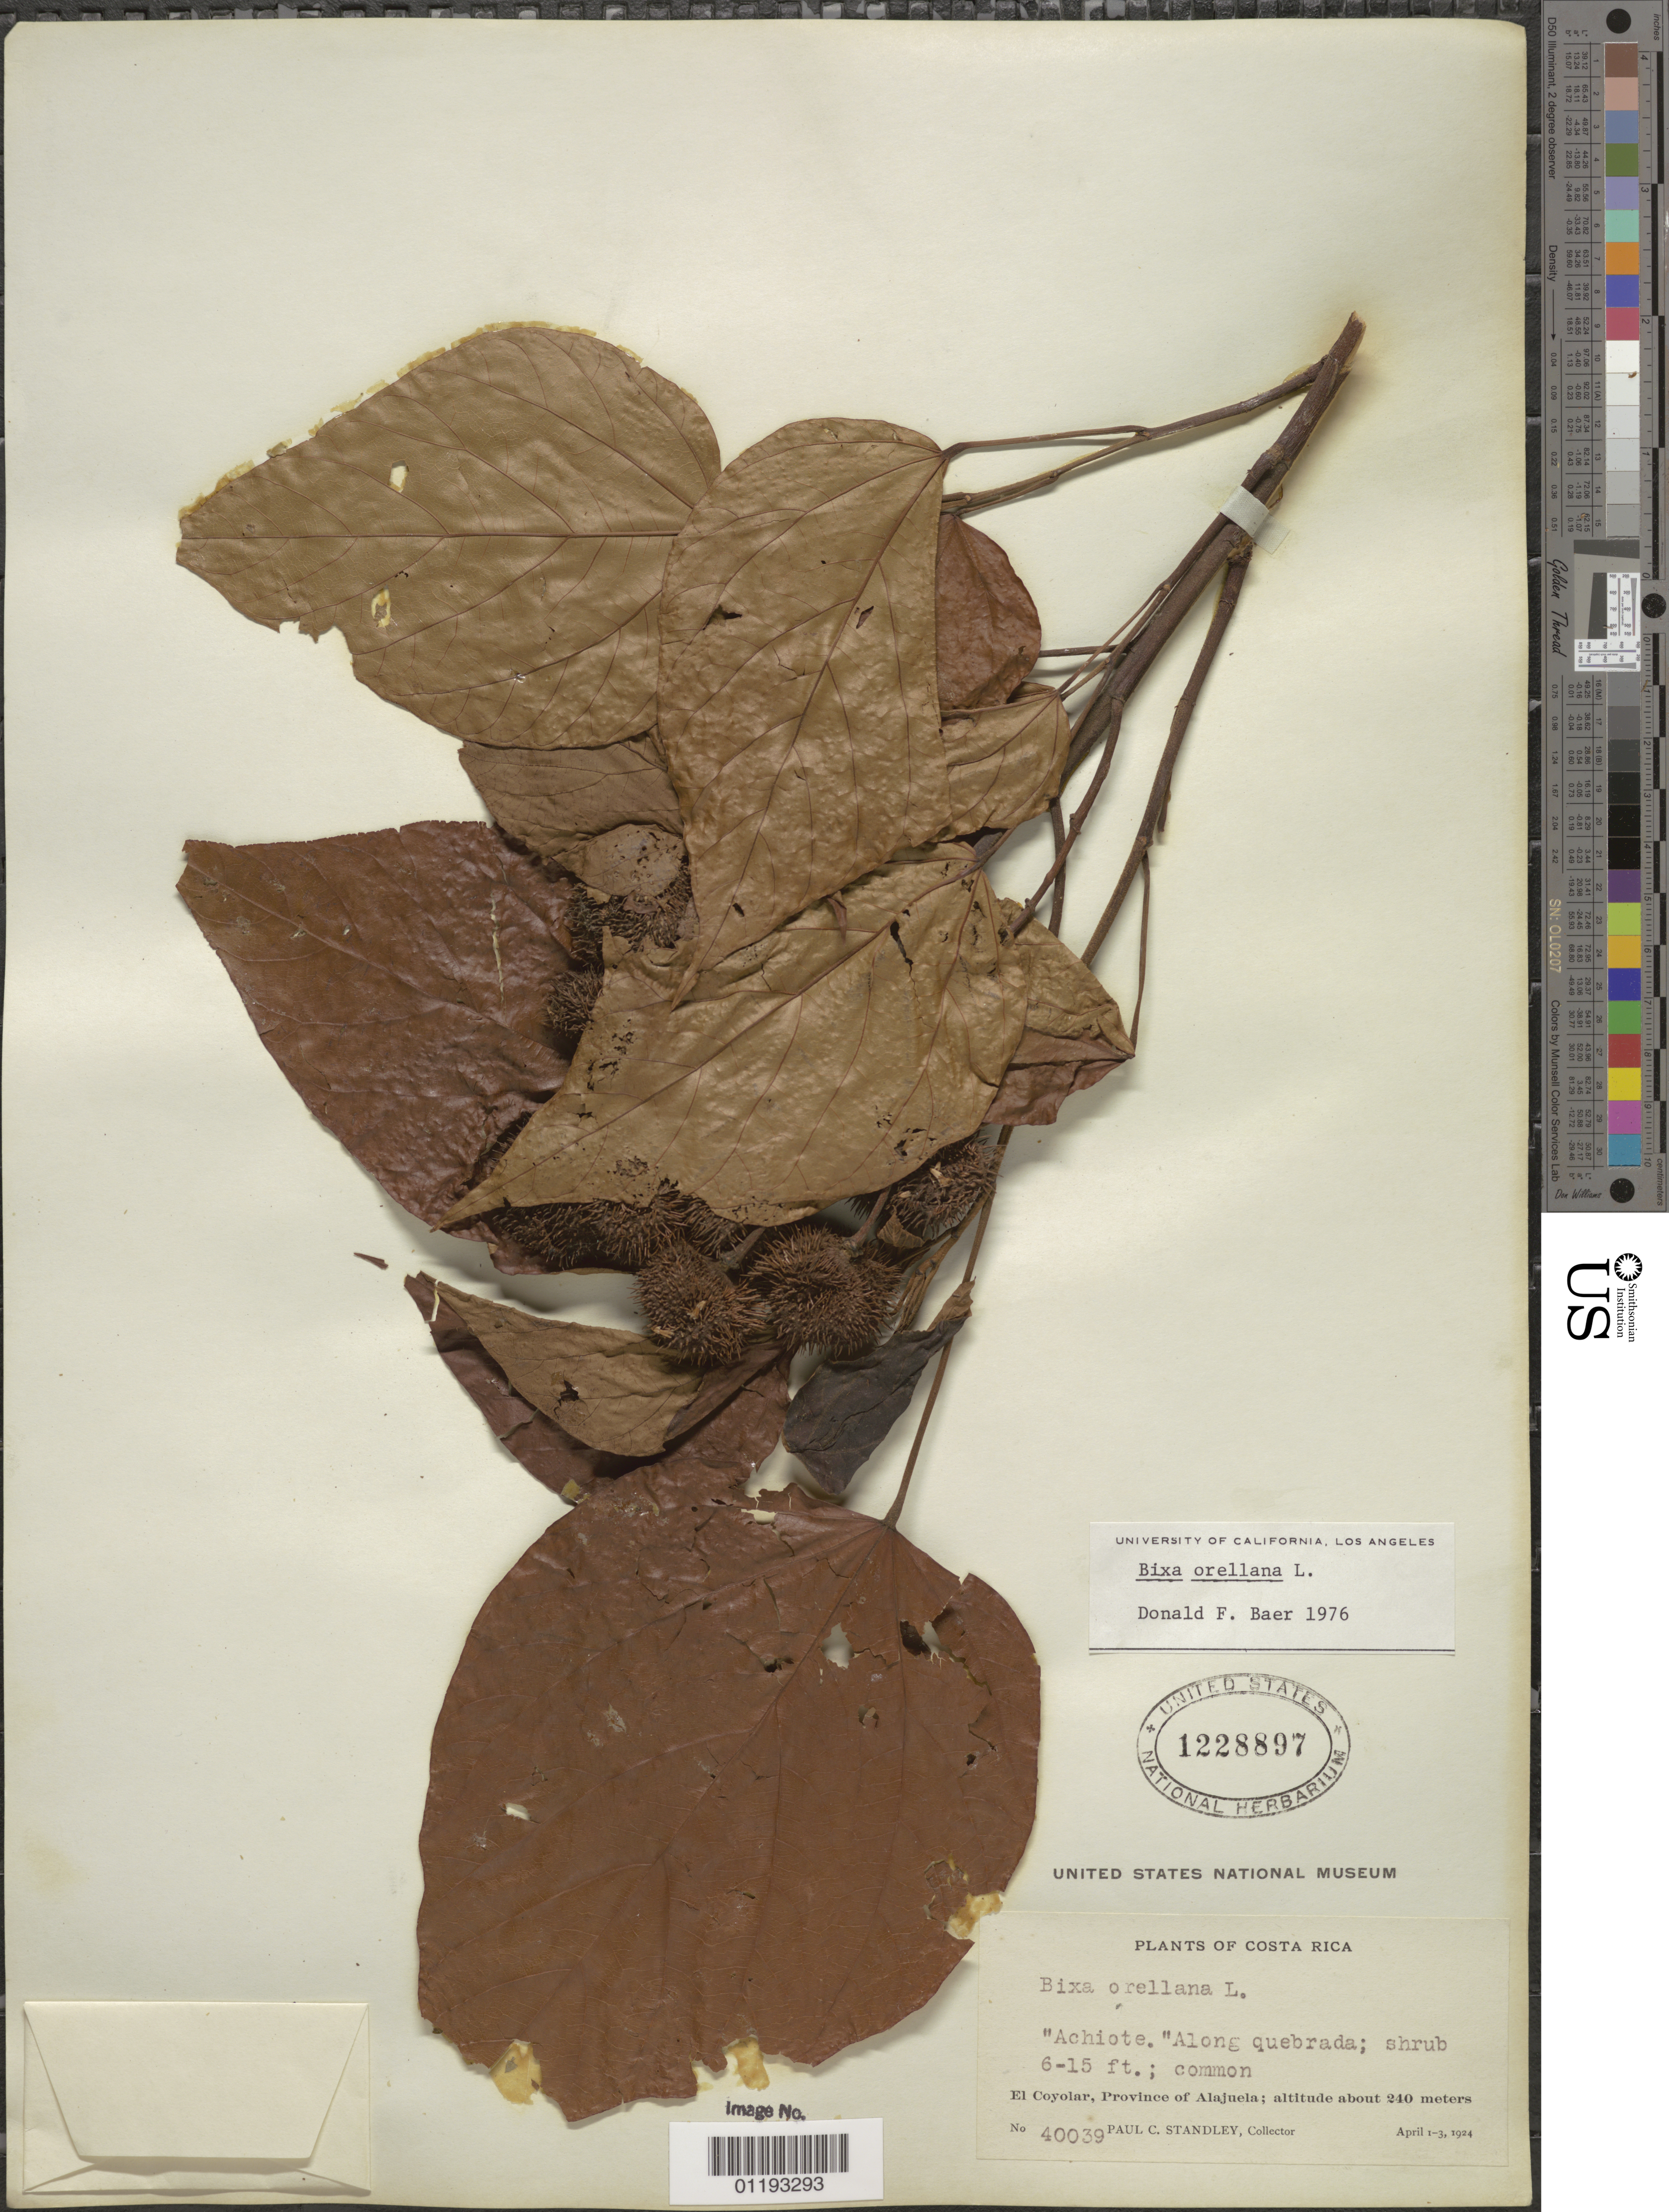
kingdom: Plantae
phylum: Tracheophyta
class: Magnoliopsida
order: Malvales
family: Bixaceae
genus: Bixa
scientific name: Bixa orellana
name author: L.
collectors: P. C. Standley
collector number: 40039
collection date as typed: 01 Apr 1924 to 03 Apr 1924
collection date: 1924-04-01/1924-04-03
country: Costa Rica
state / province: Alajuela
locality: El Coyolar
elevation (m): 240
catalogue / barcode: US 1228897